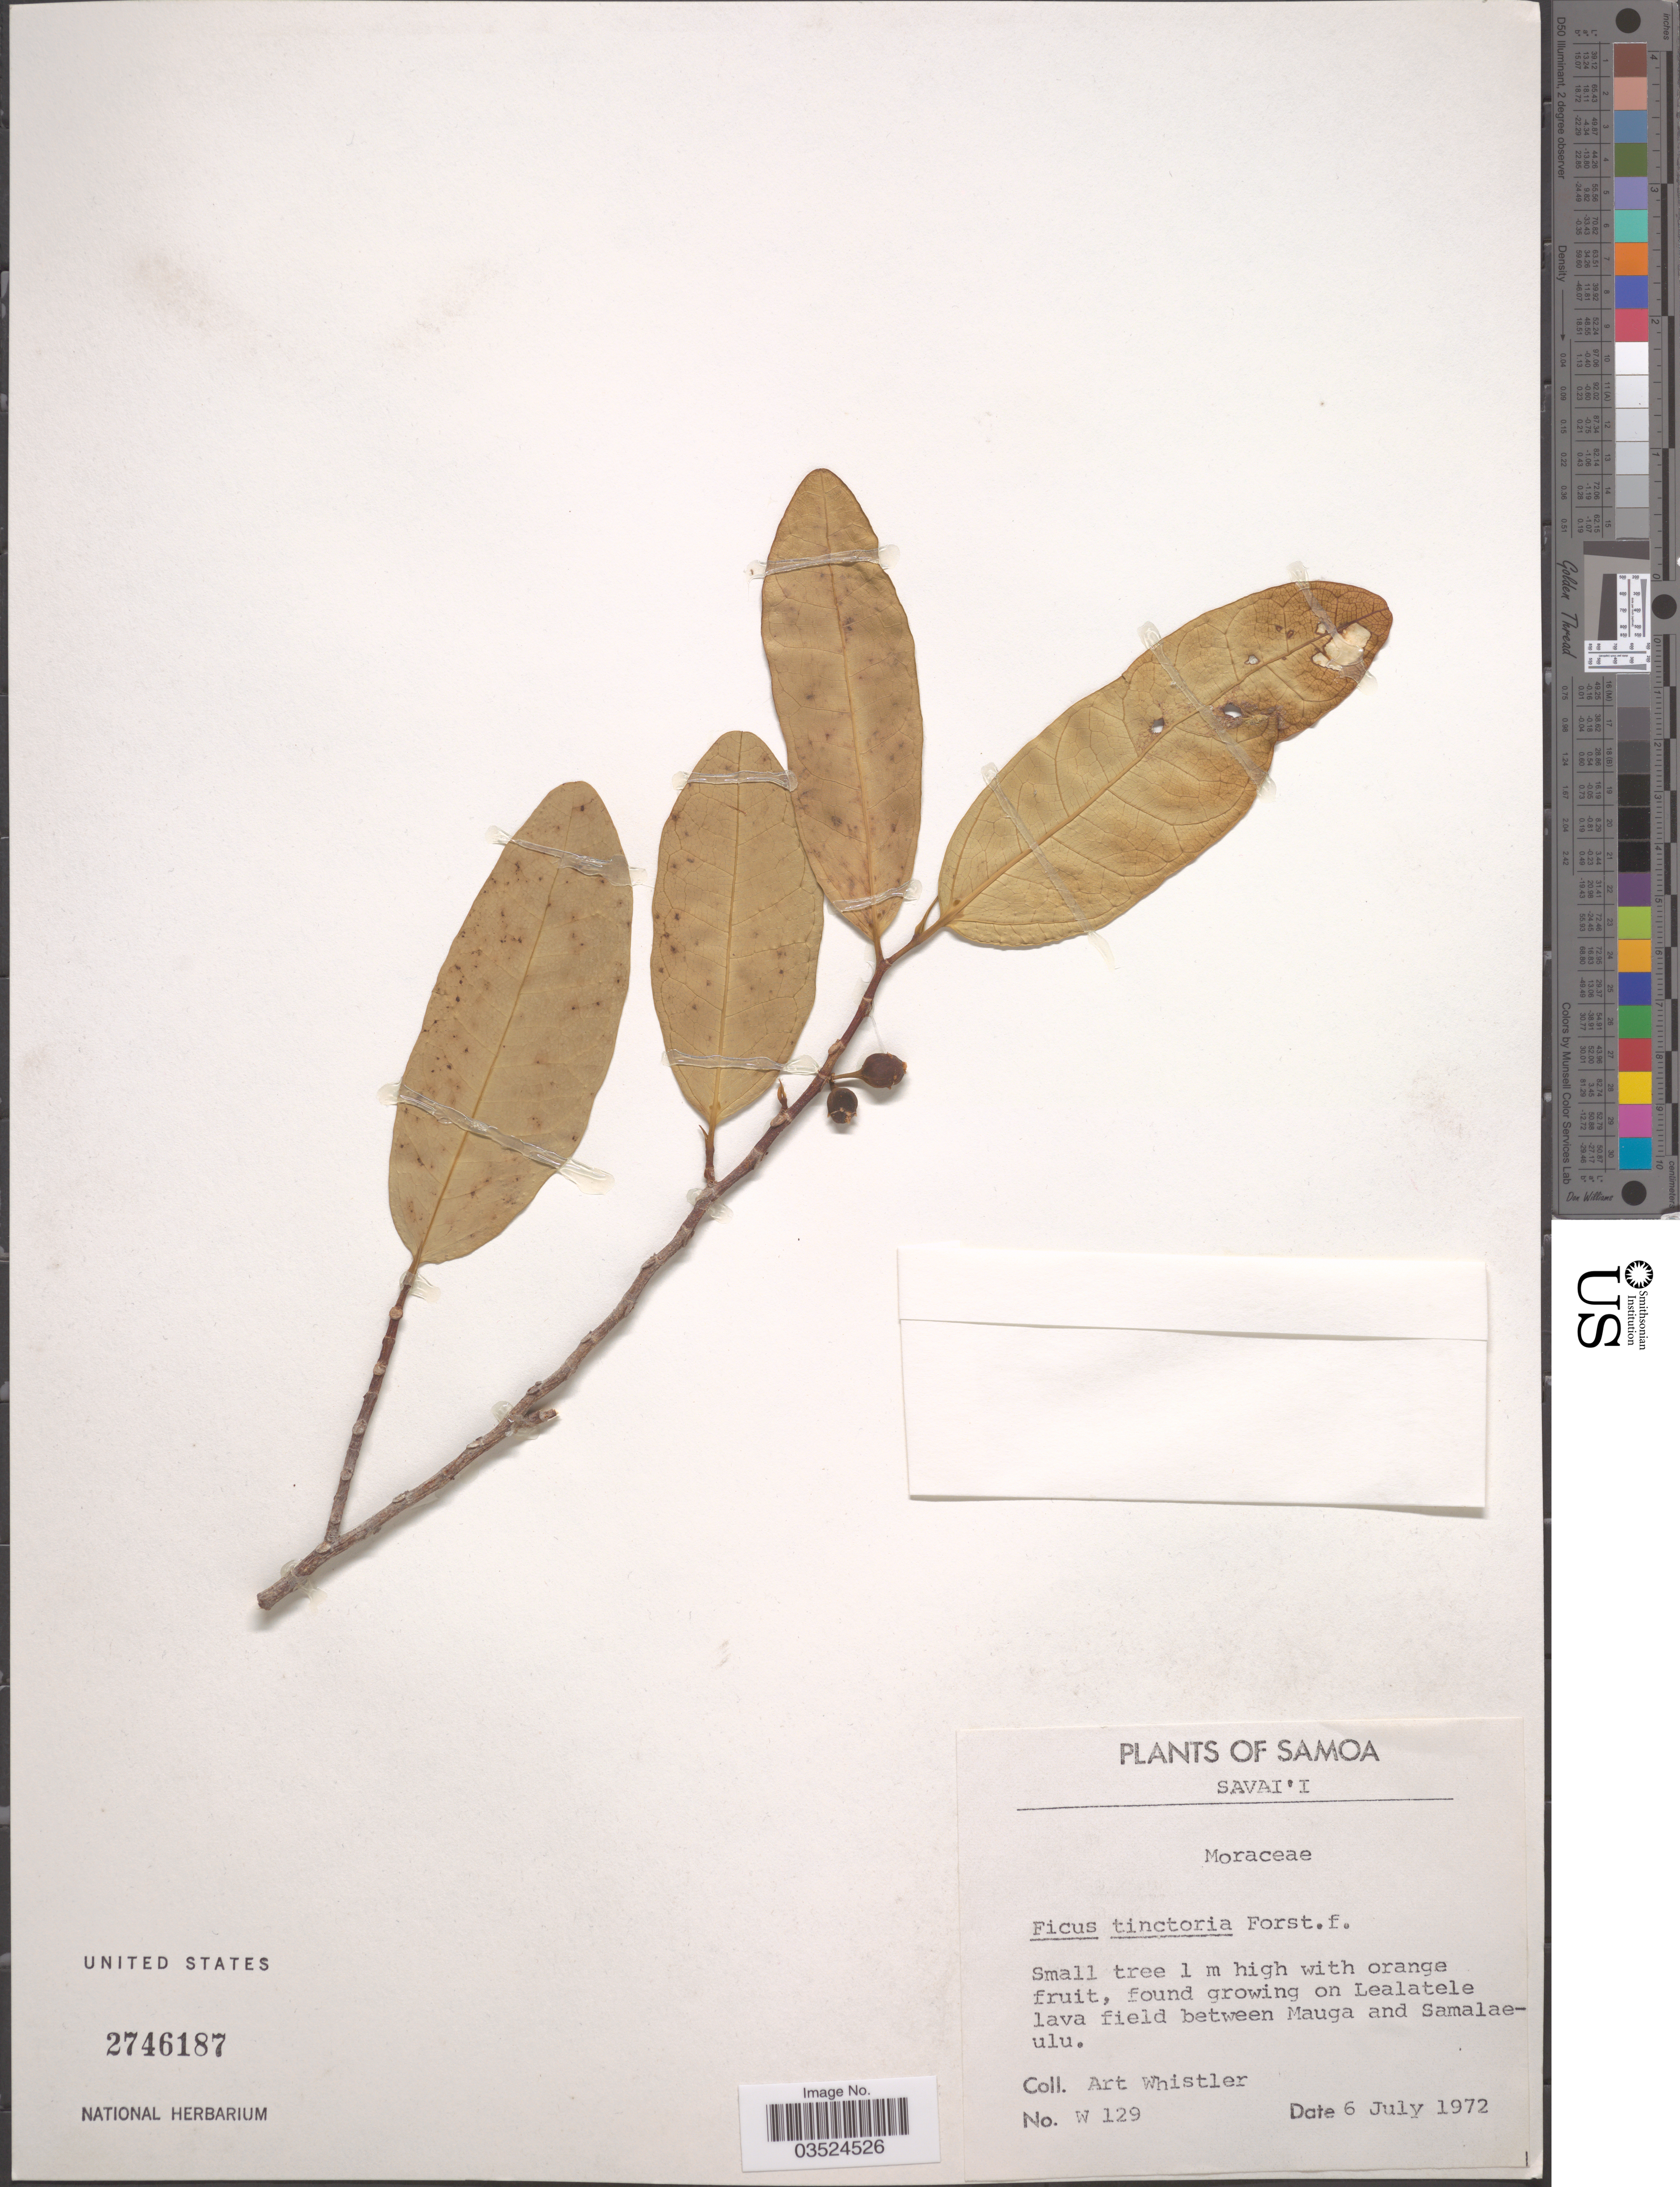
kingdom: Plantae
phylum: Tracheophyta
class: Magnoliopsida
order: Rosales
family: Moraceae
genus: Ficus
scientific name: Ficus tinctoria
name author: G. Forst.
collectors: A. Whistler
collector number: W129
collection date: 1972-07-06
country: Samoa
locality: Samoa. Savai'i. On Lealatele lava field between Mauga and Samalaeulu.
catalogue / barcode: US 2746187